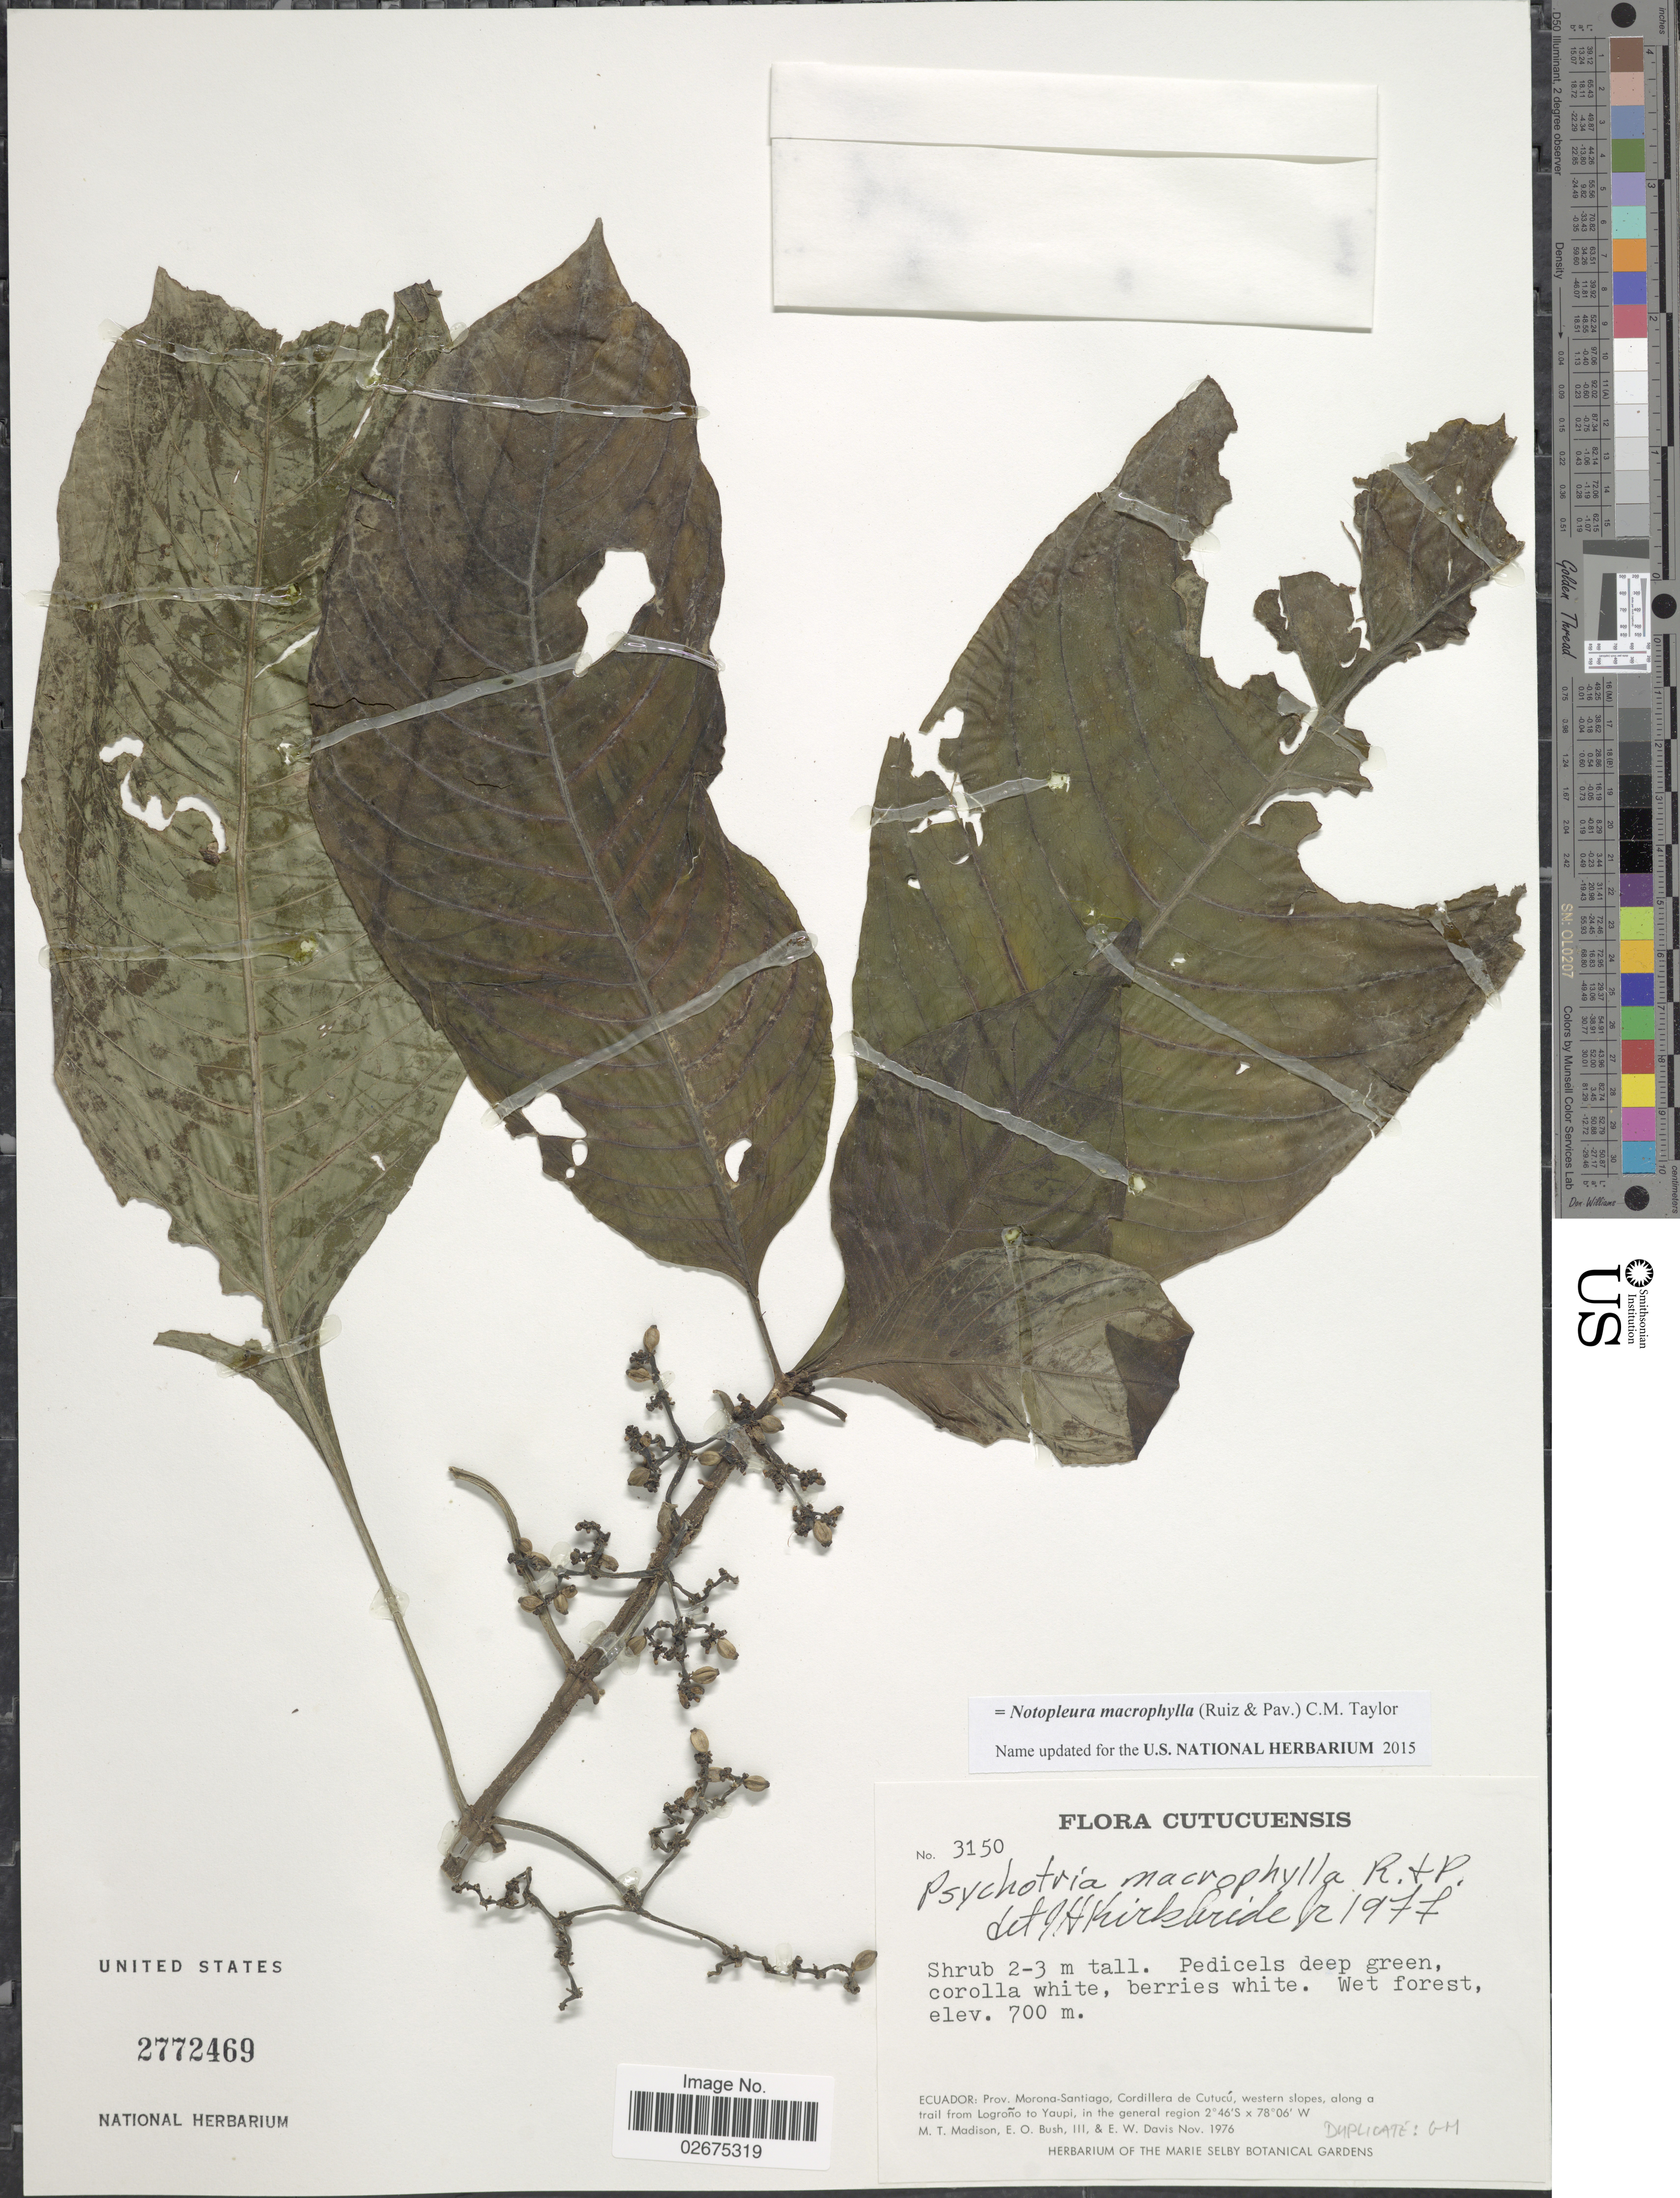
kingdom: Plantae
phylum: Tracheophyta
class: Magnoliopsida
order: Gentianales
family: Rubiaceae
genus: Notopleura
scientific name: Notopleura macrophylla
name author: (Ruiz & Pav.) C.M. Taylor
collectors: M. T. Madison, E. O. Bush & E. W. Davis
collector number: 3150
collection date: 1976-11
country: Ecuador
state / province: Morona-Santiago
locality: Cutucuensis, Cordillera de Cutucú, western slopes, along a trail from Lagroño to Yaupi, in the general region, Wet forest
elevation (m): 700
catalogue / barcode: US 2772469